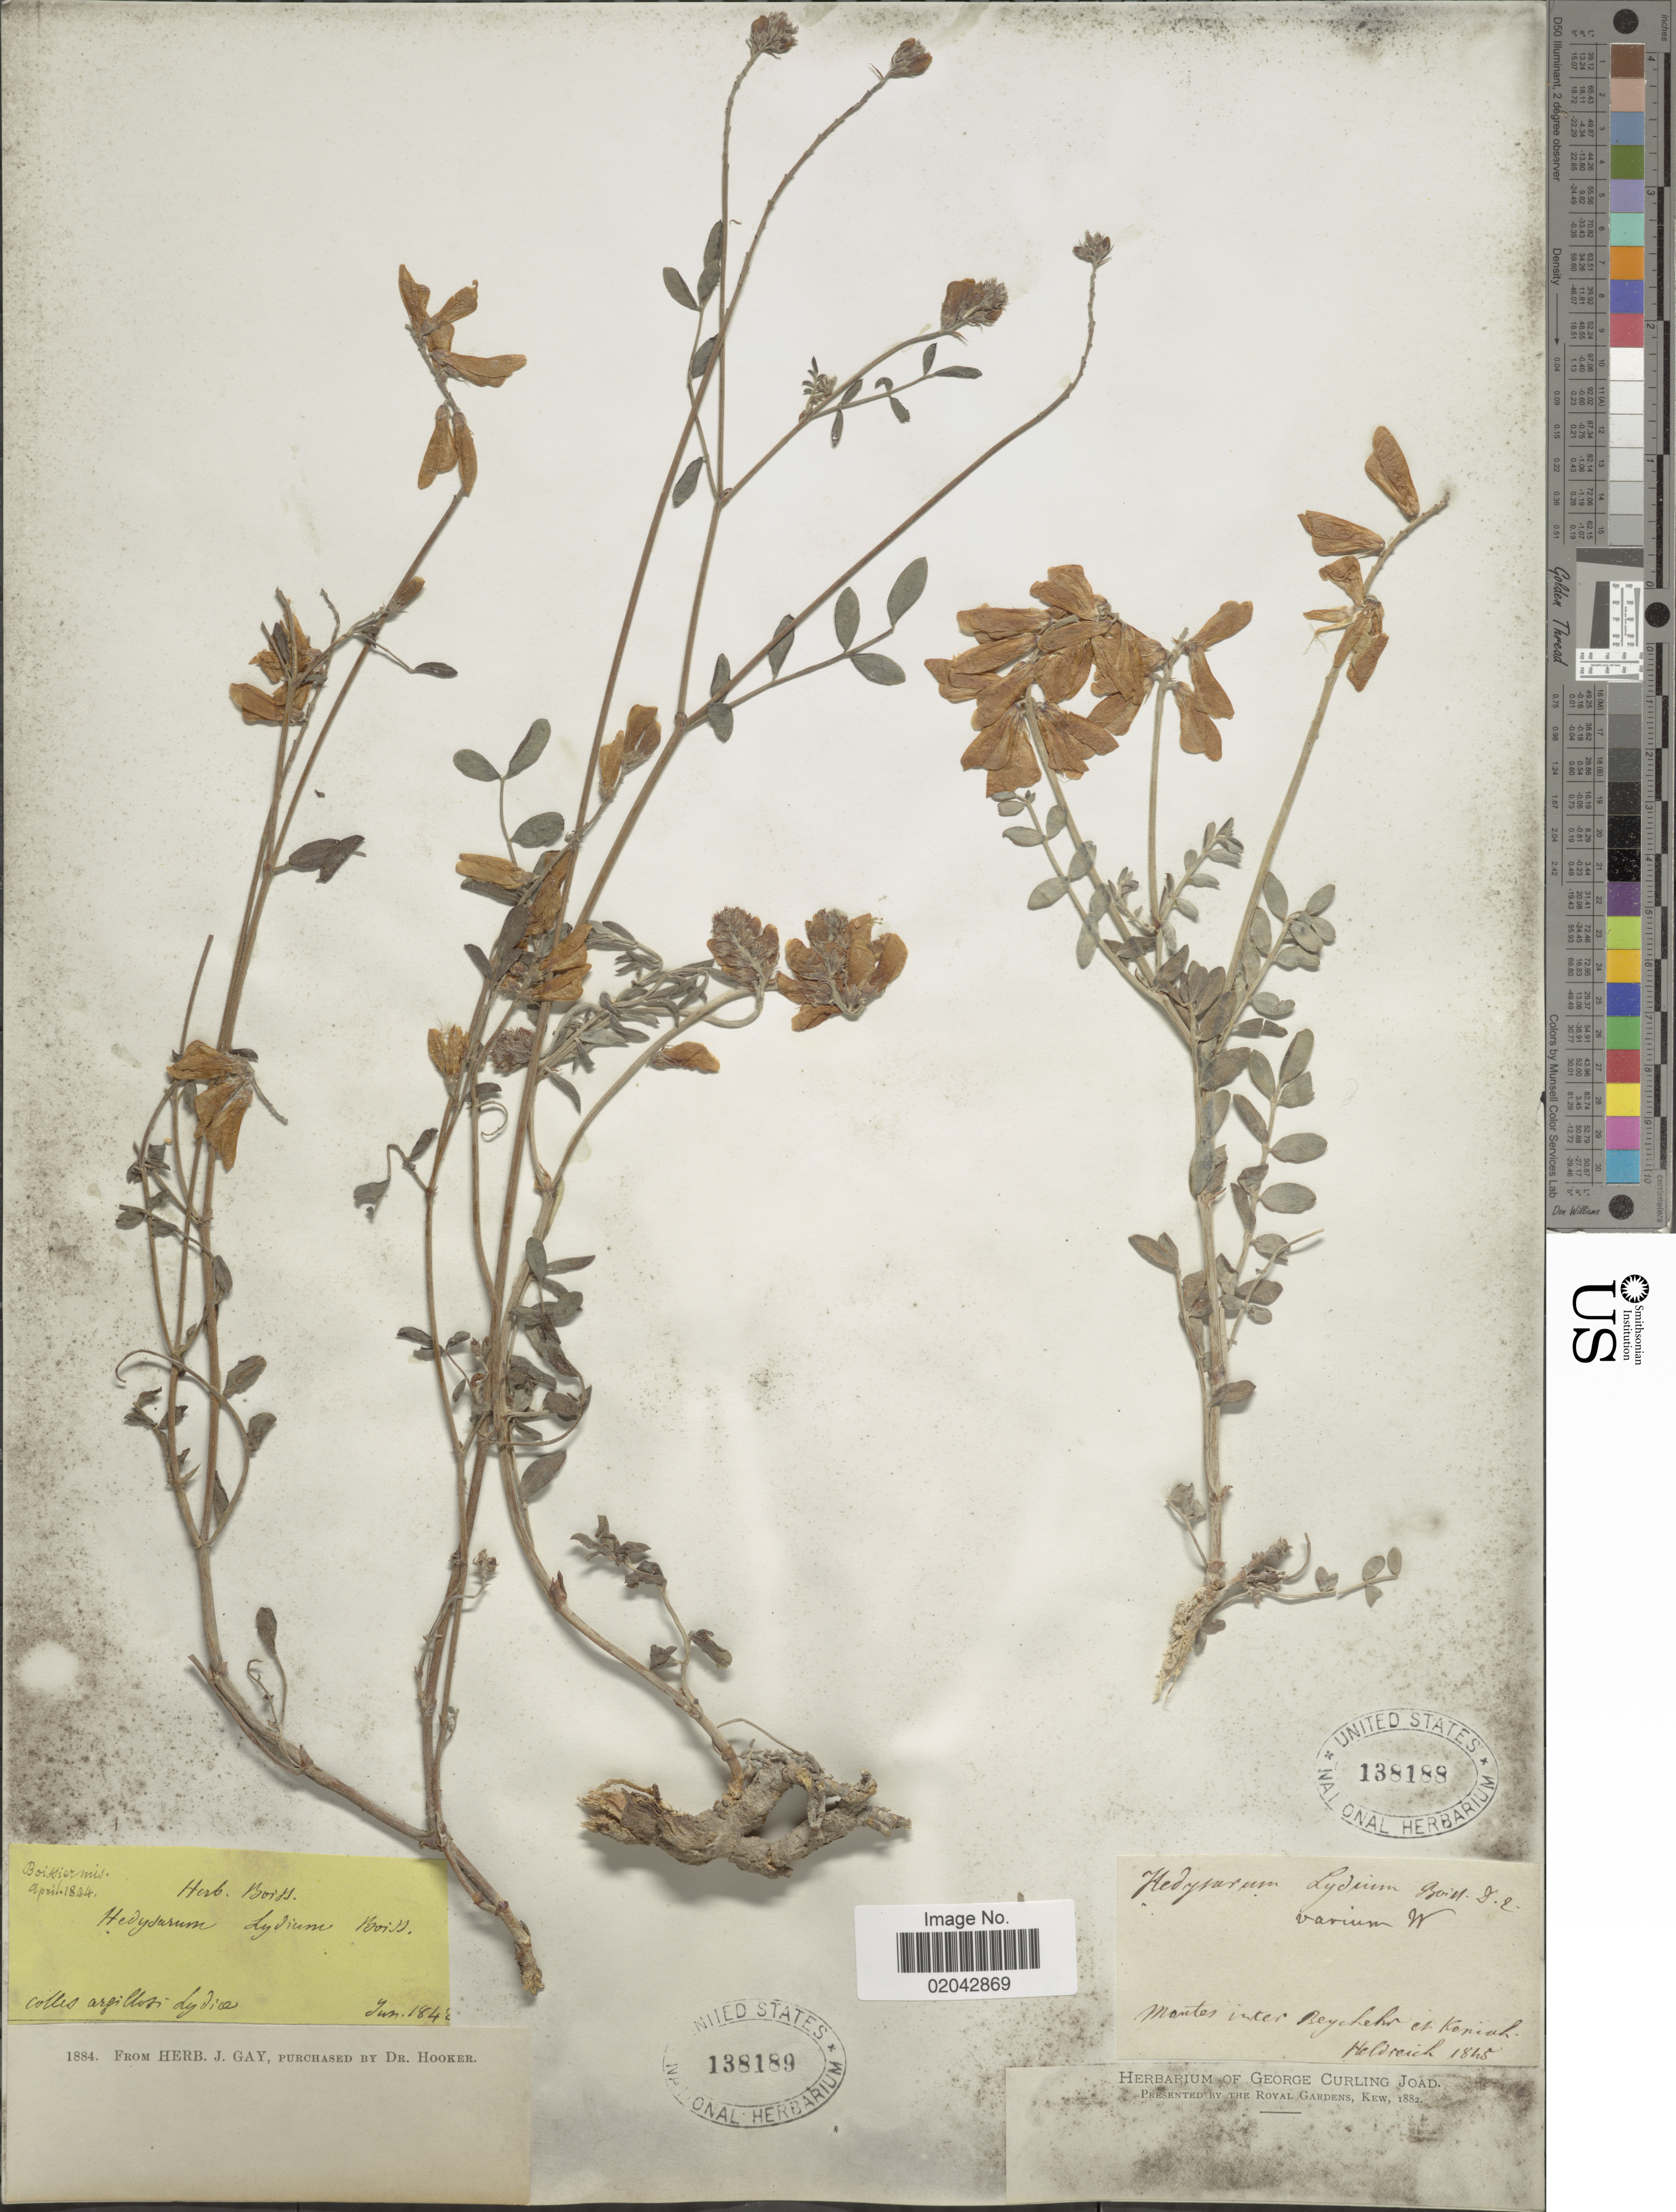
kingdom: Plantae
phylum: Tracheophyta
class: Magnoliopsida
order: Fabales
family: Fabaceae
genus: Hedysarum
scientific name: Hedysarum lydium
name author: Boiss.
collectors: Heldreich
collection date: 1845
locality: Montes inter Beychehr et Koniah [interpreted]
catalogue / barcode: US 138188